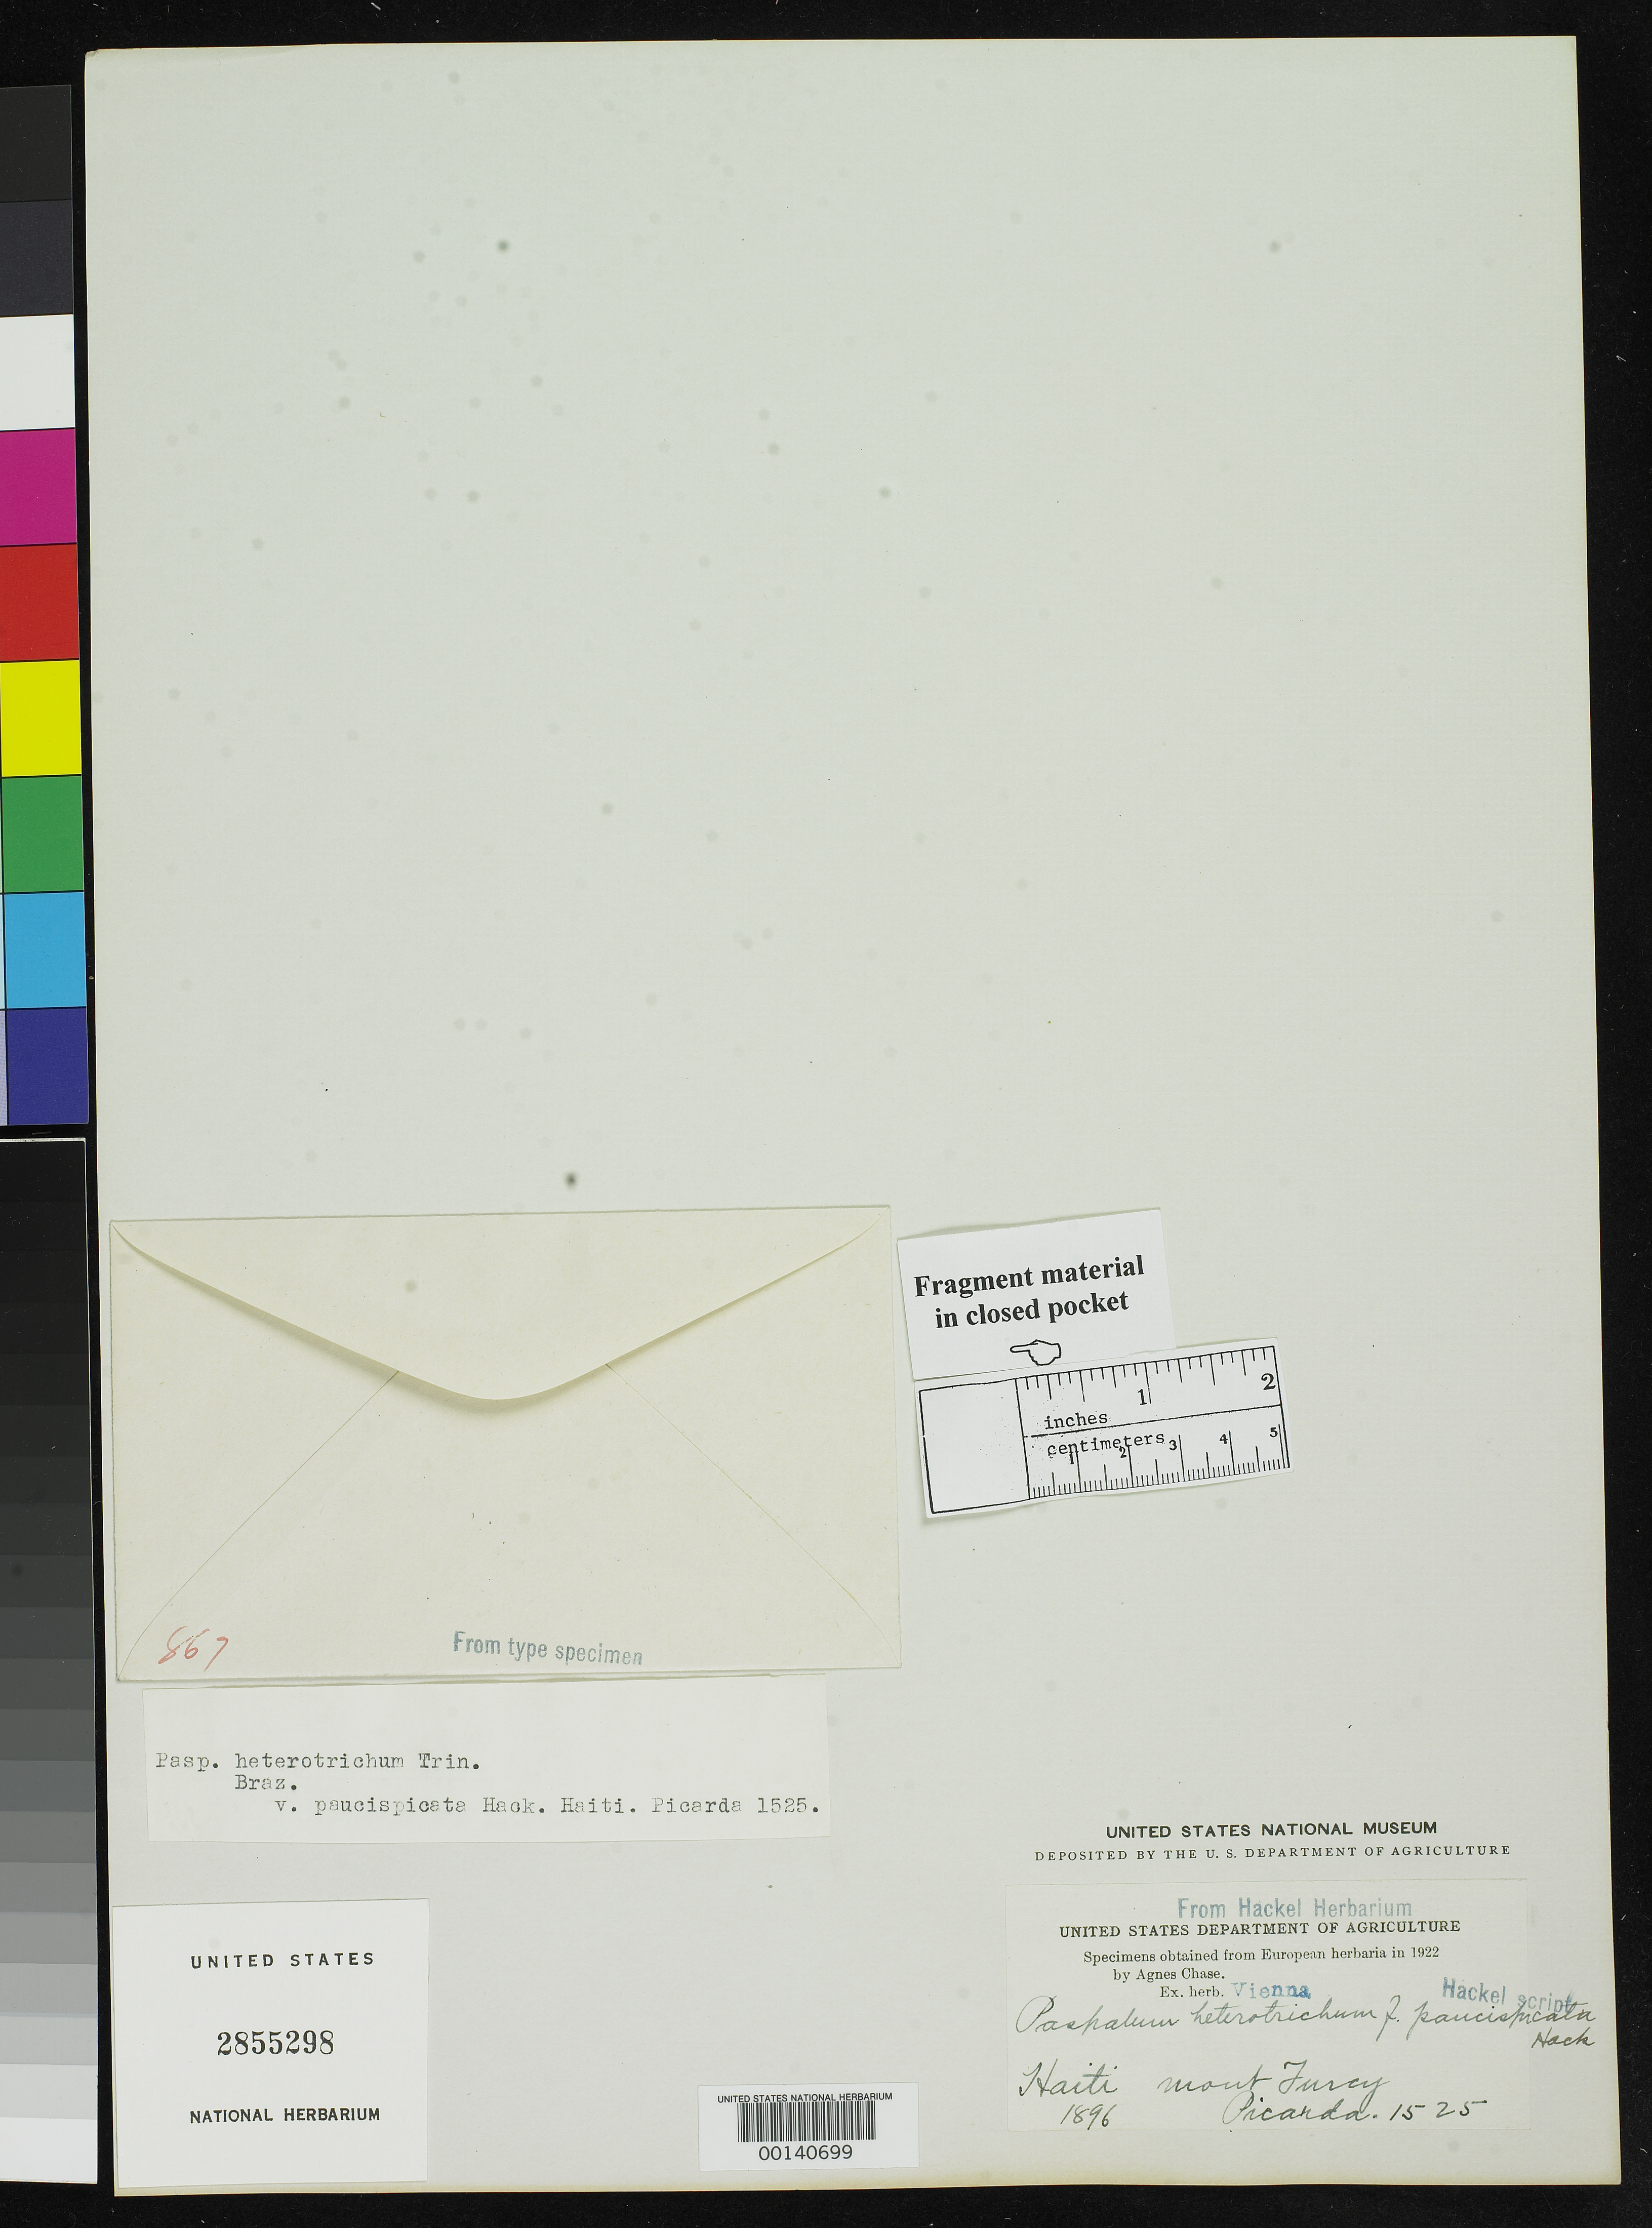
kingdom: Plantae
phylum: Tracheophyta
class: Liliopsida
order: Poales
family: Poaceae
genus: Paspalum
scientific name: Paspalum heterotrichon f. paucispicatum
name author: Hack.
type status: Type Fragment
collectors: L. Picarda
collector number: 1525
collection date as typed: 1896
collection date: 1896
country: Haiti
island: Hispaniola Island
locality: Mt. Furcy.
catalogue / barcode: US 2855298